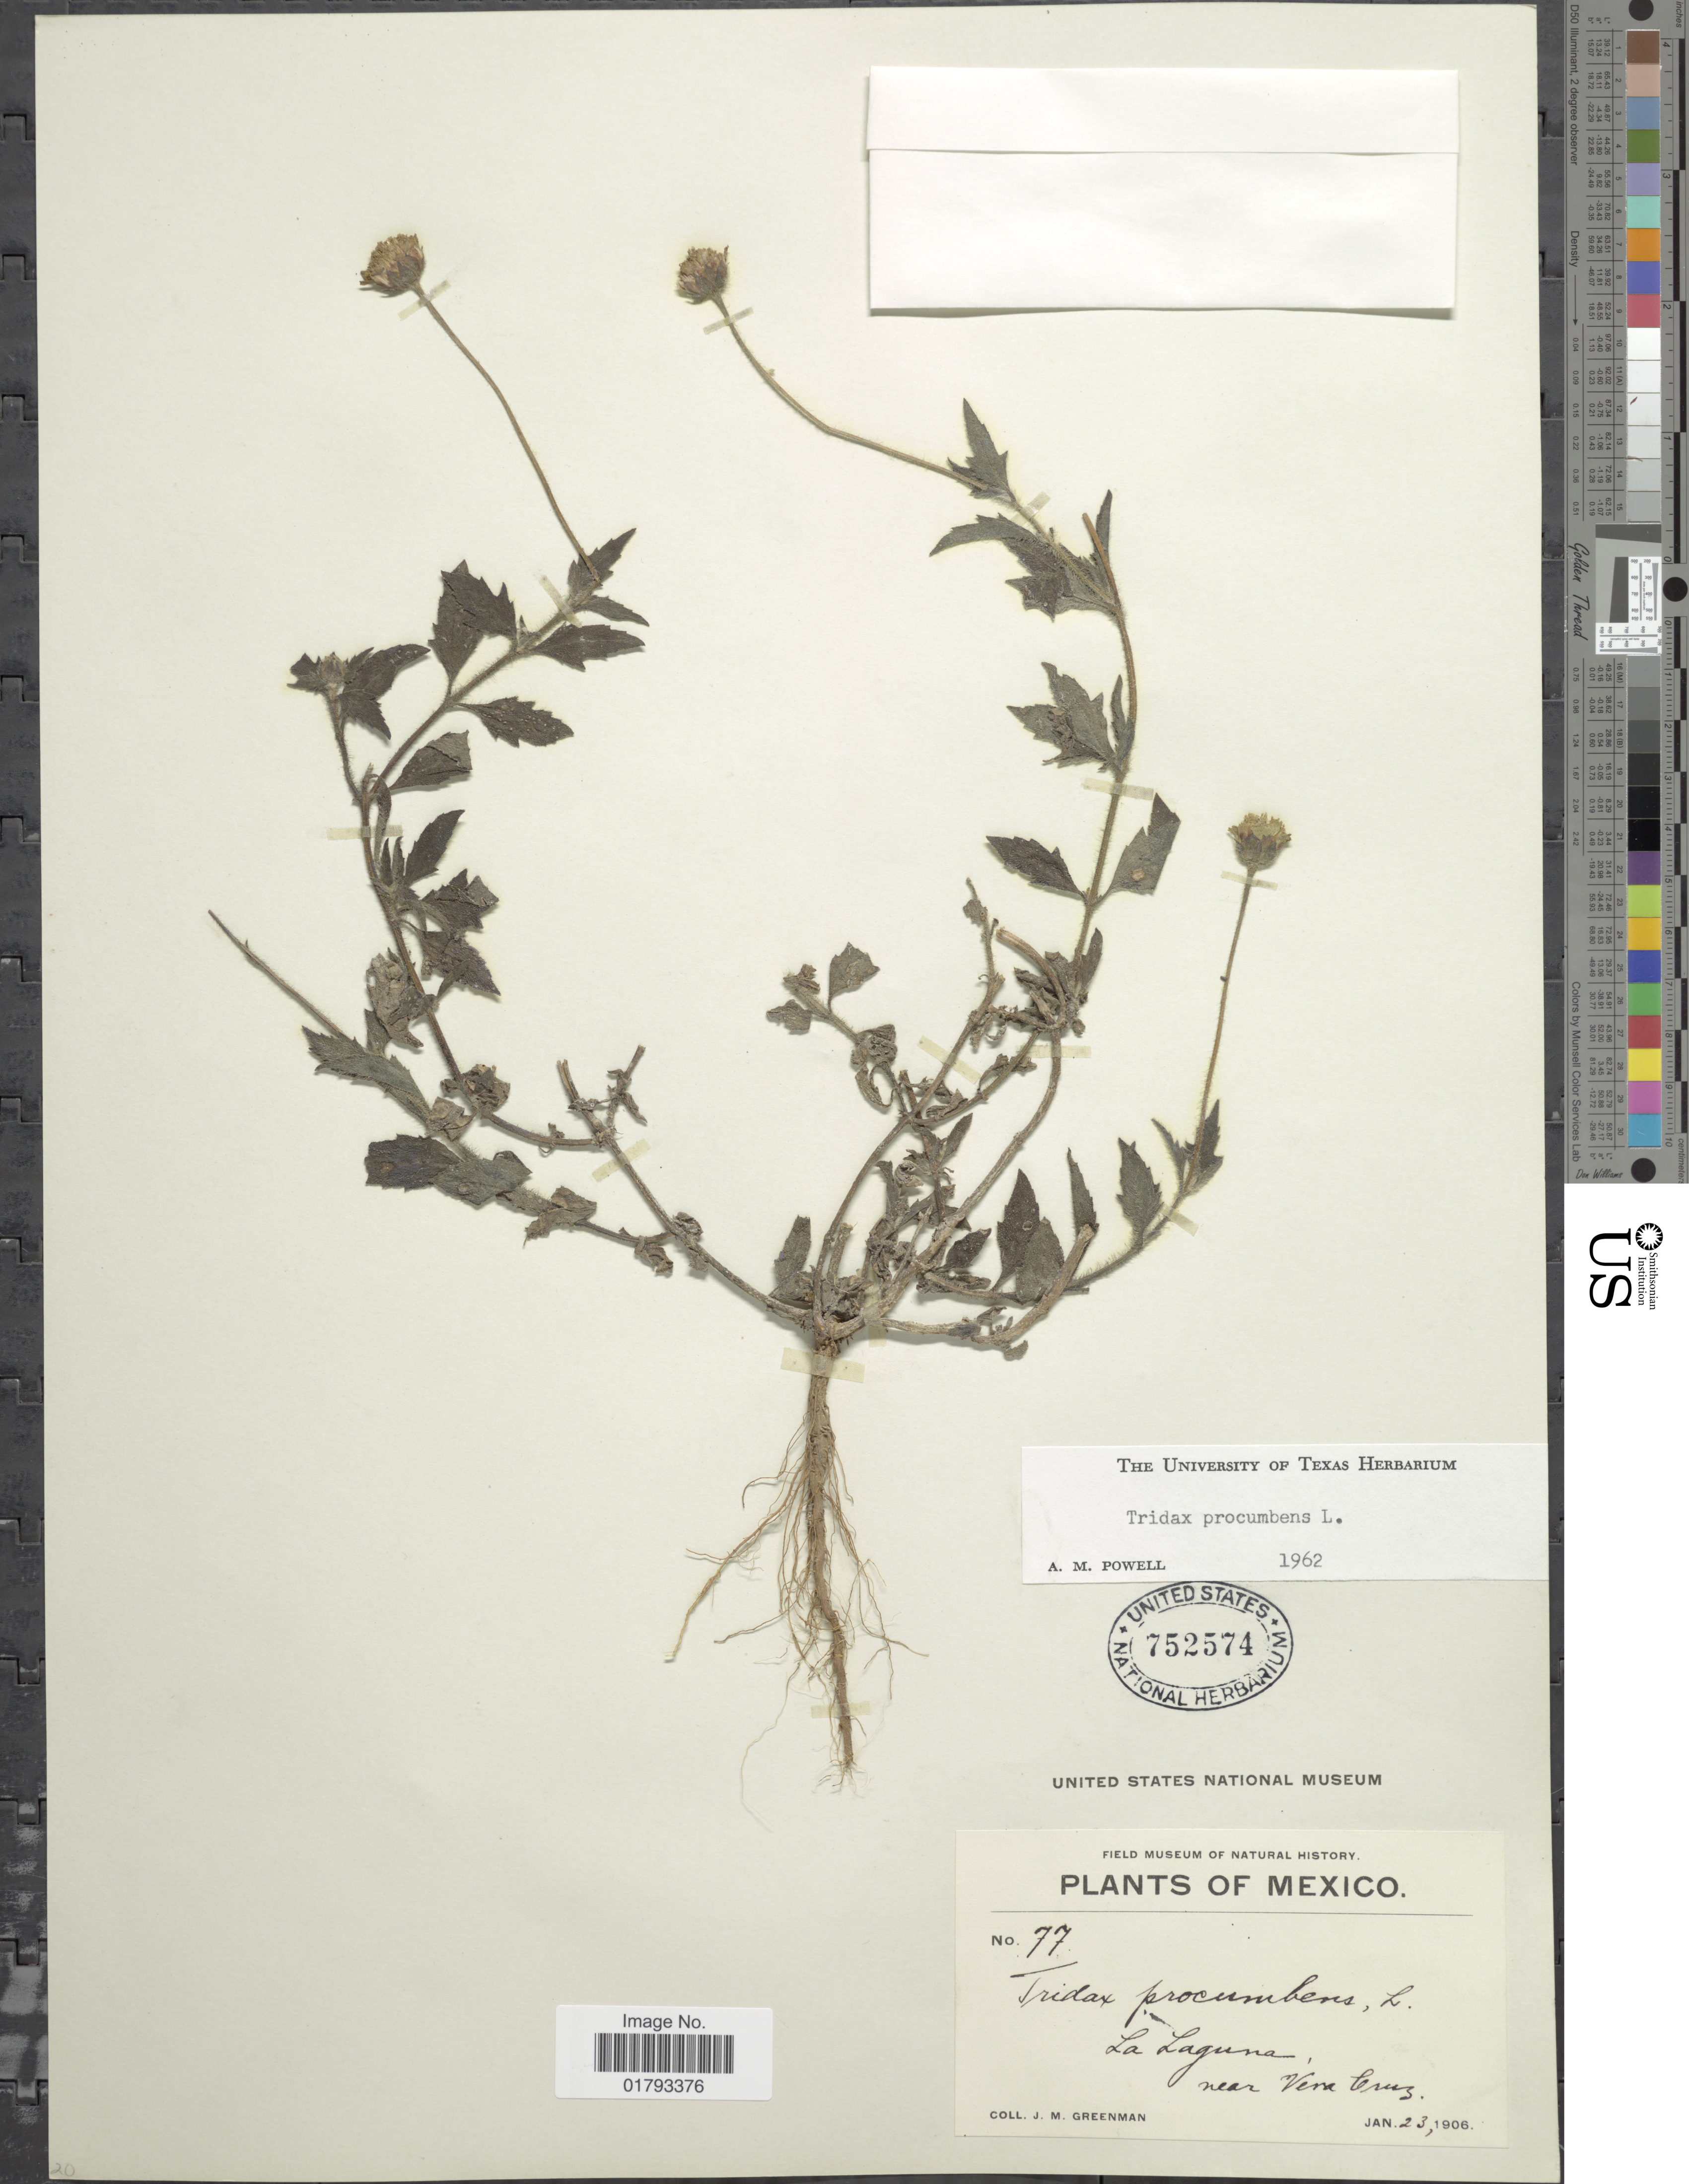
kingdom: Plantae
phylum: Tracheophyta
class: Magnoliopsida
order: Asterales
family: Asteraceae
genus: Tridax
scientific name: Tridax procumbens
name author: L.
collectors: J. M. Greenman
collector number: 77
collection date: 1906-01-23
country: Mexico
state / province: Veracruz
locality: La Laguna. near Vera Cruz.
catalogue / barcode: US 752574